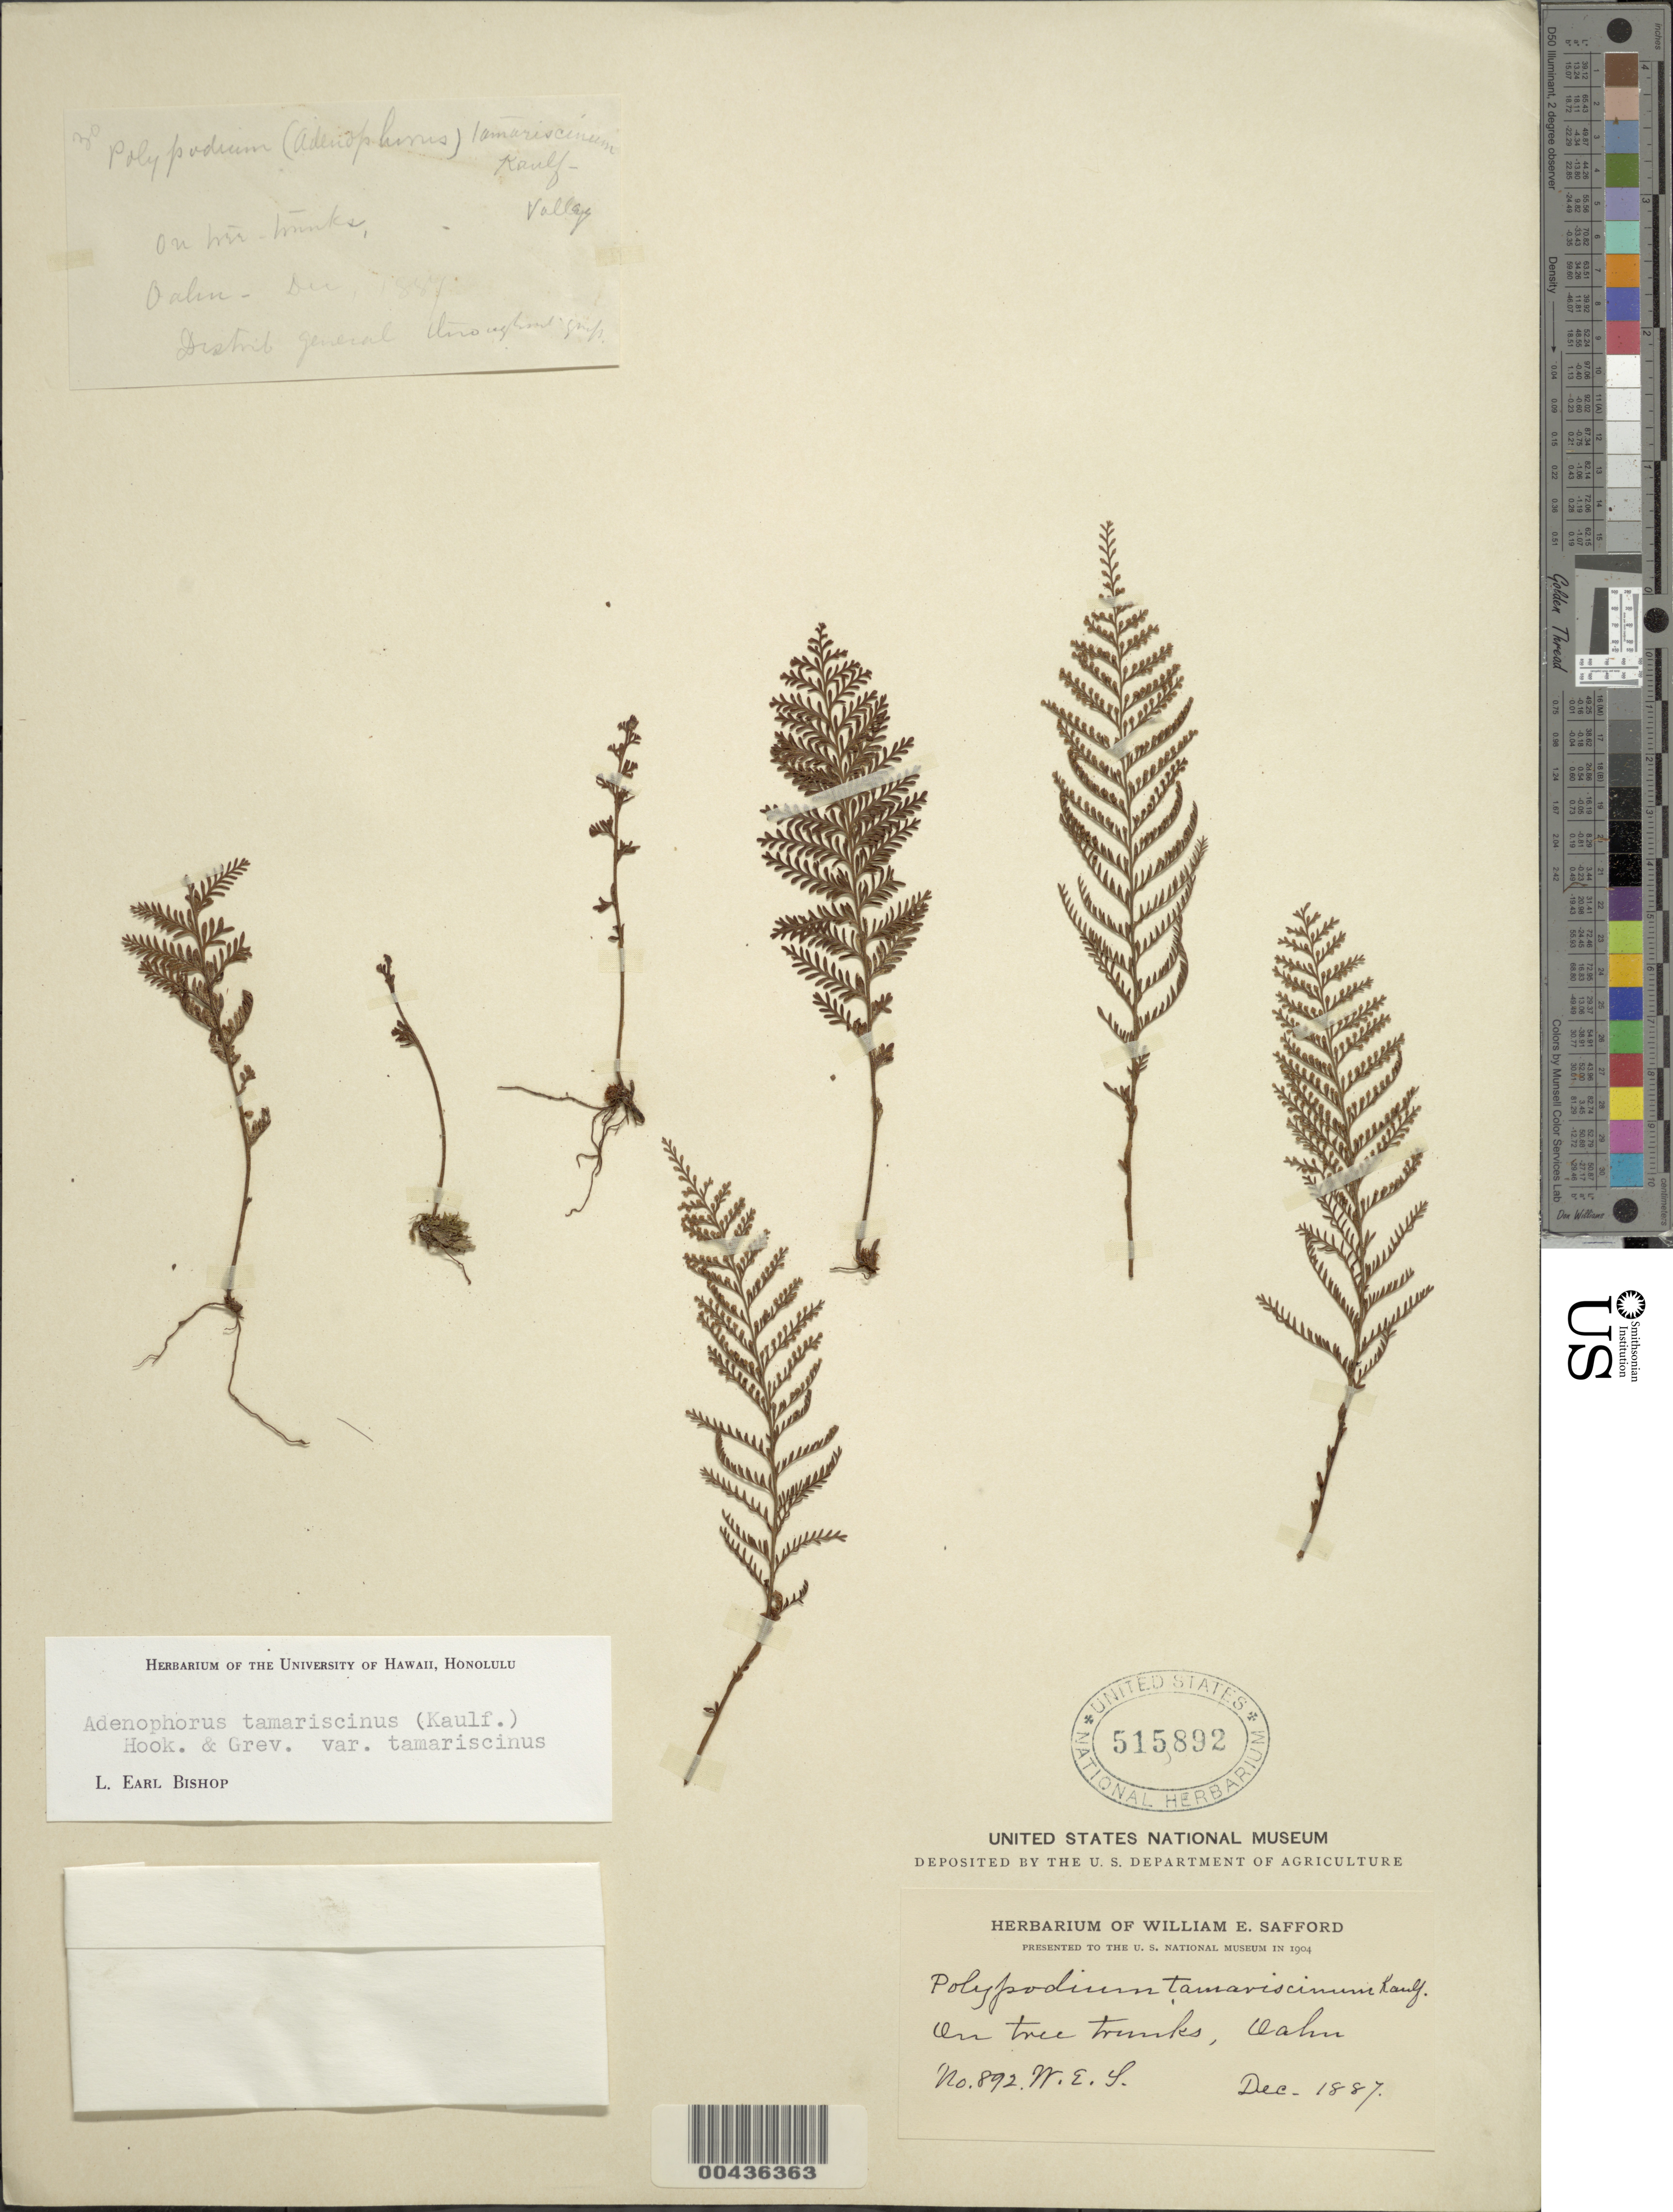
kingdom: Plantae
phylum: Tracheophyta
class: Polypodiopsida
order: Polypodiales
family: Polypodiaceae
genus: Adenophorus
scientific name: Adenophorus tamariscinus var. tamariscinus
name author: Hook. & Grev.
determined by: Bishop, L. E.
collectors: W. E. Safford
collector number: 892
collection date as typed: Dec 1887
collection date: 1887-12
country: United States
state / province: Hawaii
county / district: Honolulu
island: Oahu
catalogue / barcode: US 515892